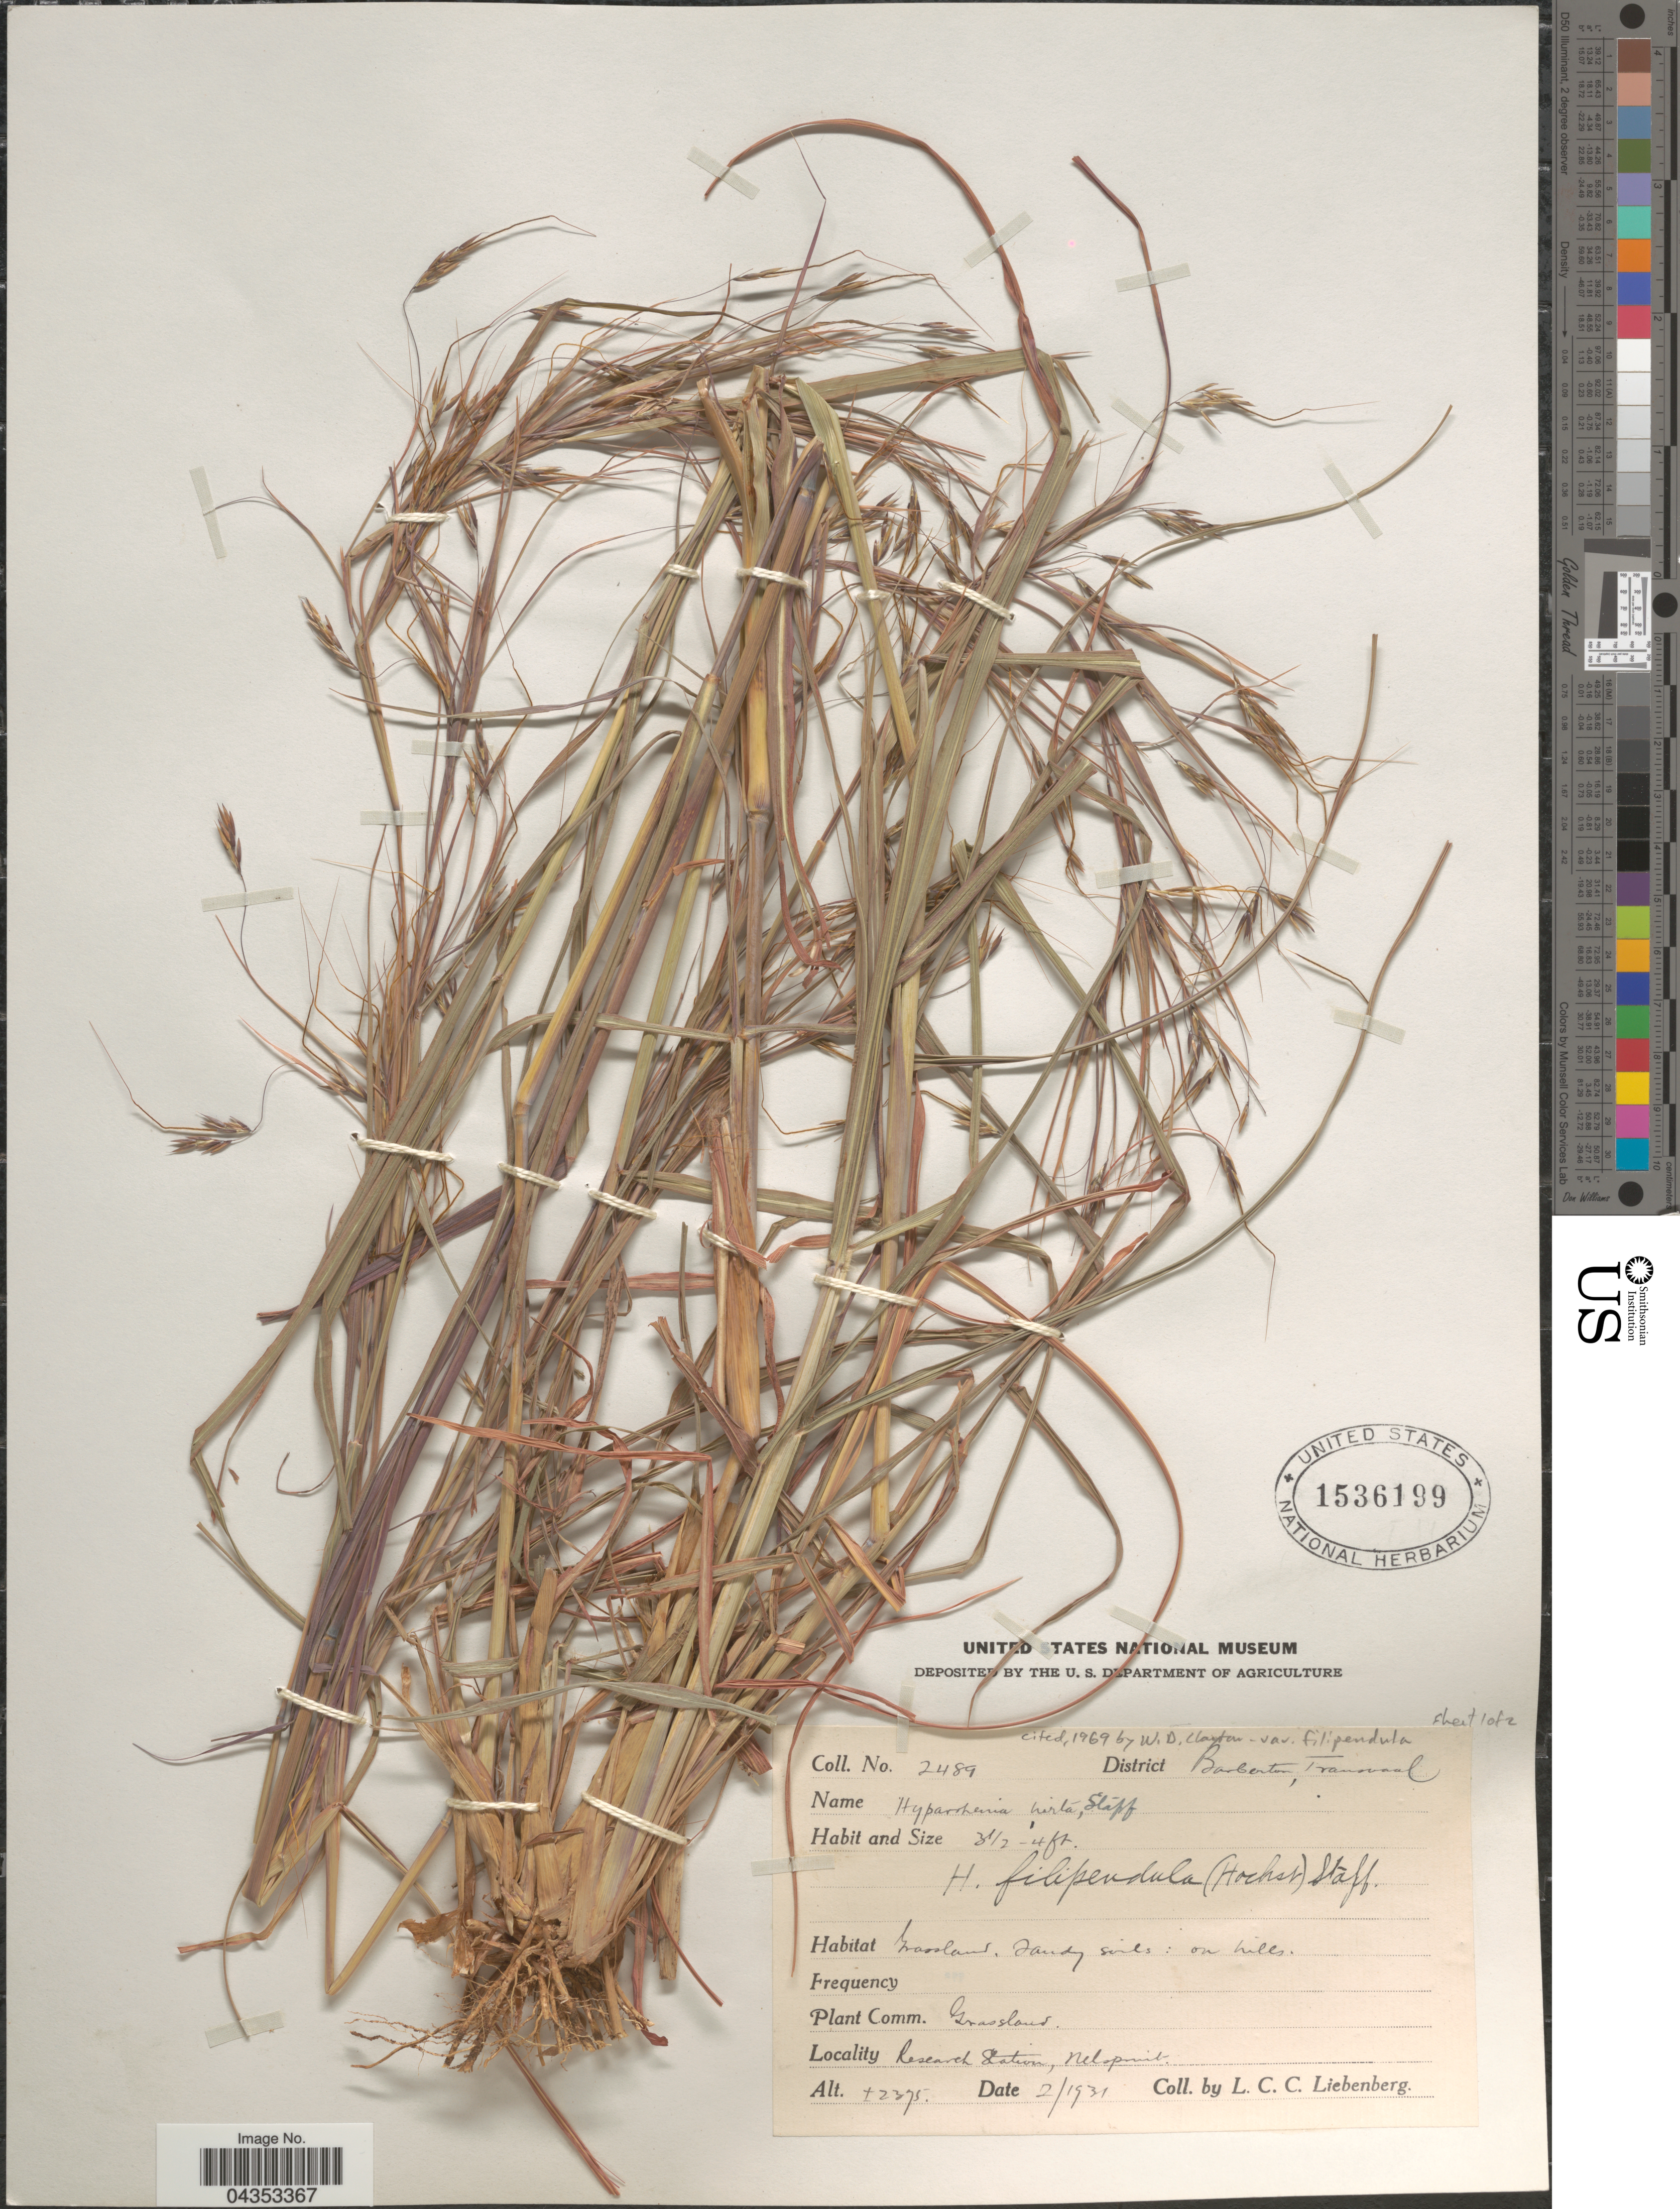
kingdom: Plantae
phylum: Tracheophyta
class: Liliopsida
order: Poales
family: Poaceae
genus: Hyparrhenia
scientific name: Hyparrhenia filipendula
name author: (Hochr.) Stapf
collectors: L. Liebenberg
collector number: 2489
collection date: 1931-02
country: South Africa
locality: District Barberton, Transvaal. Research Station, Nelspruit.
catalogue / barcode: US 1536199